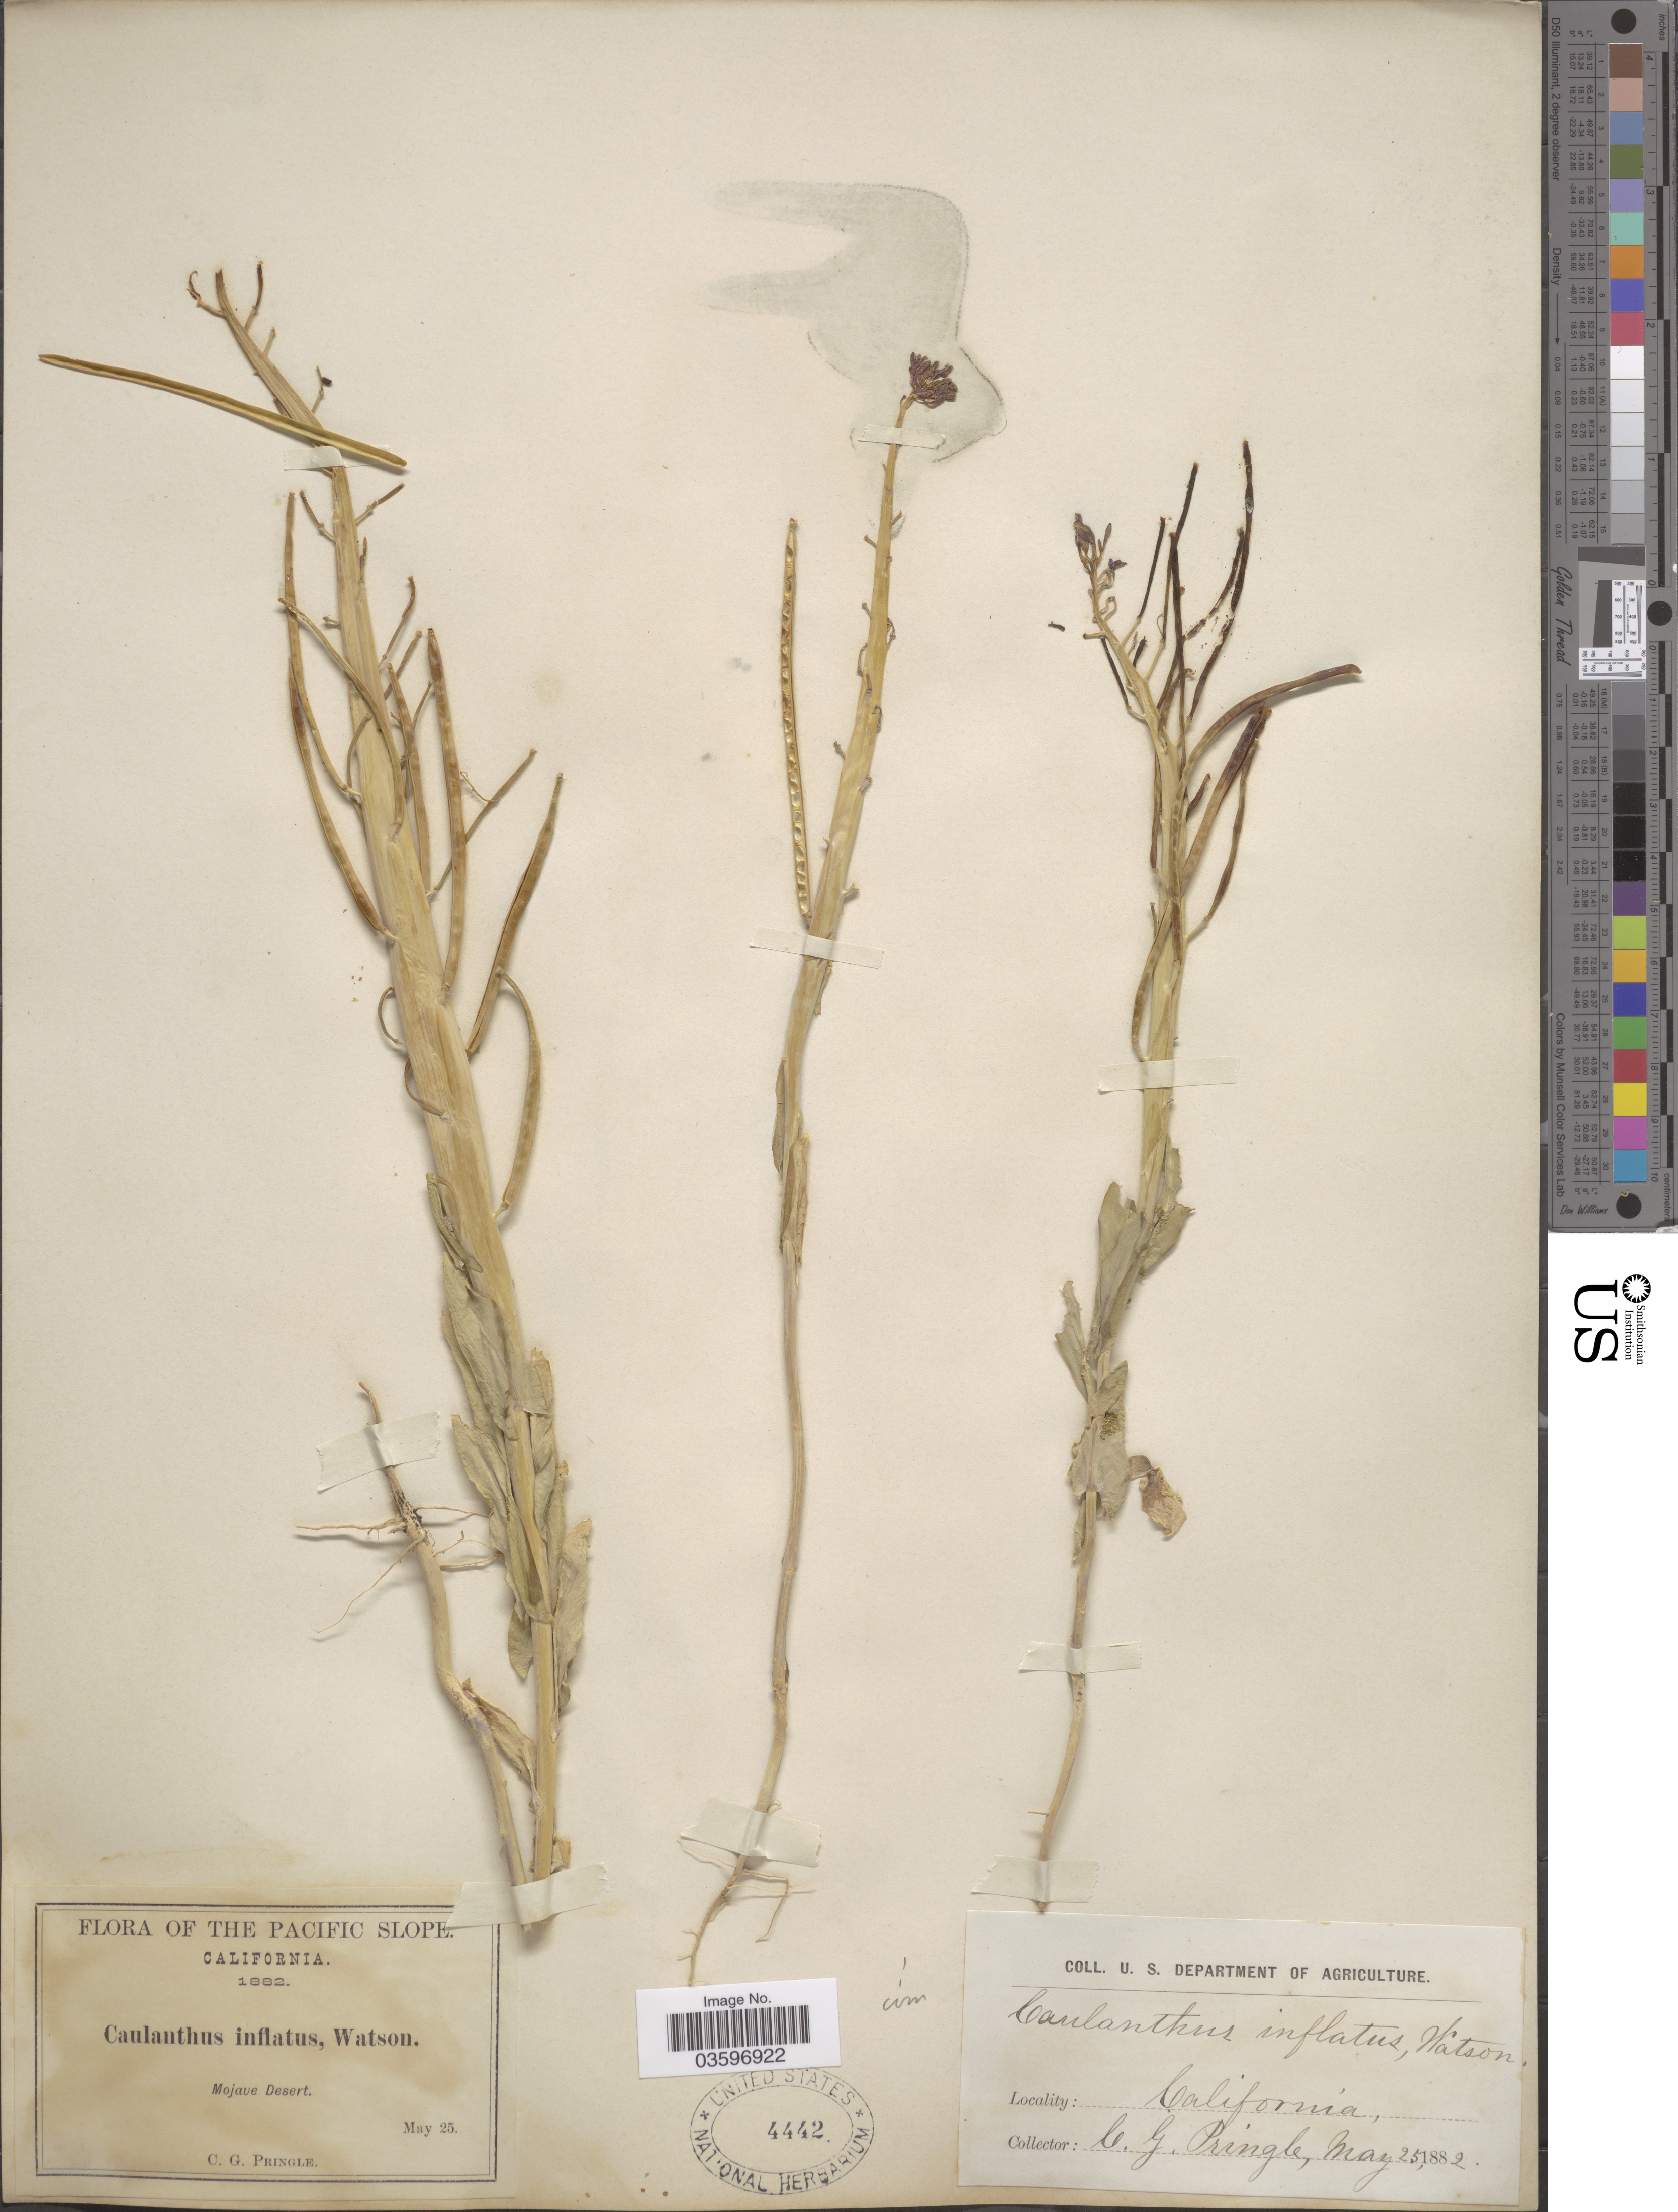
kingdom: Plantae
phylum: Tracheophyta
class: Magnoliopsida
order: Brassicales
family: Brassicaceae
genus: Caulanthus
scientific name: Caulanthus inflatus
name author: S. Watson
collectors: C. G. Pringle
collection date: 1882-05-25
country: United States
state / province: California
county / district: San Bernardino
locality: The Pacific Slope. Mojave Desert.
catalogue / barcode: US 4442